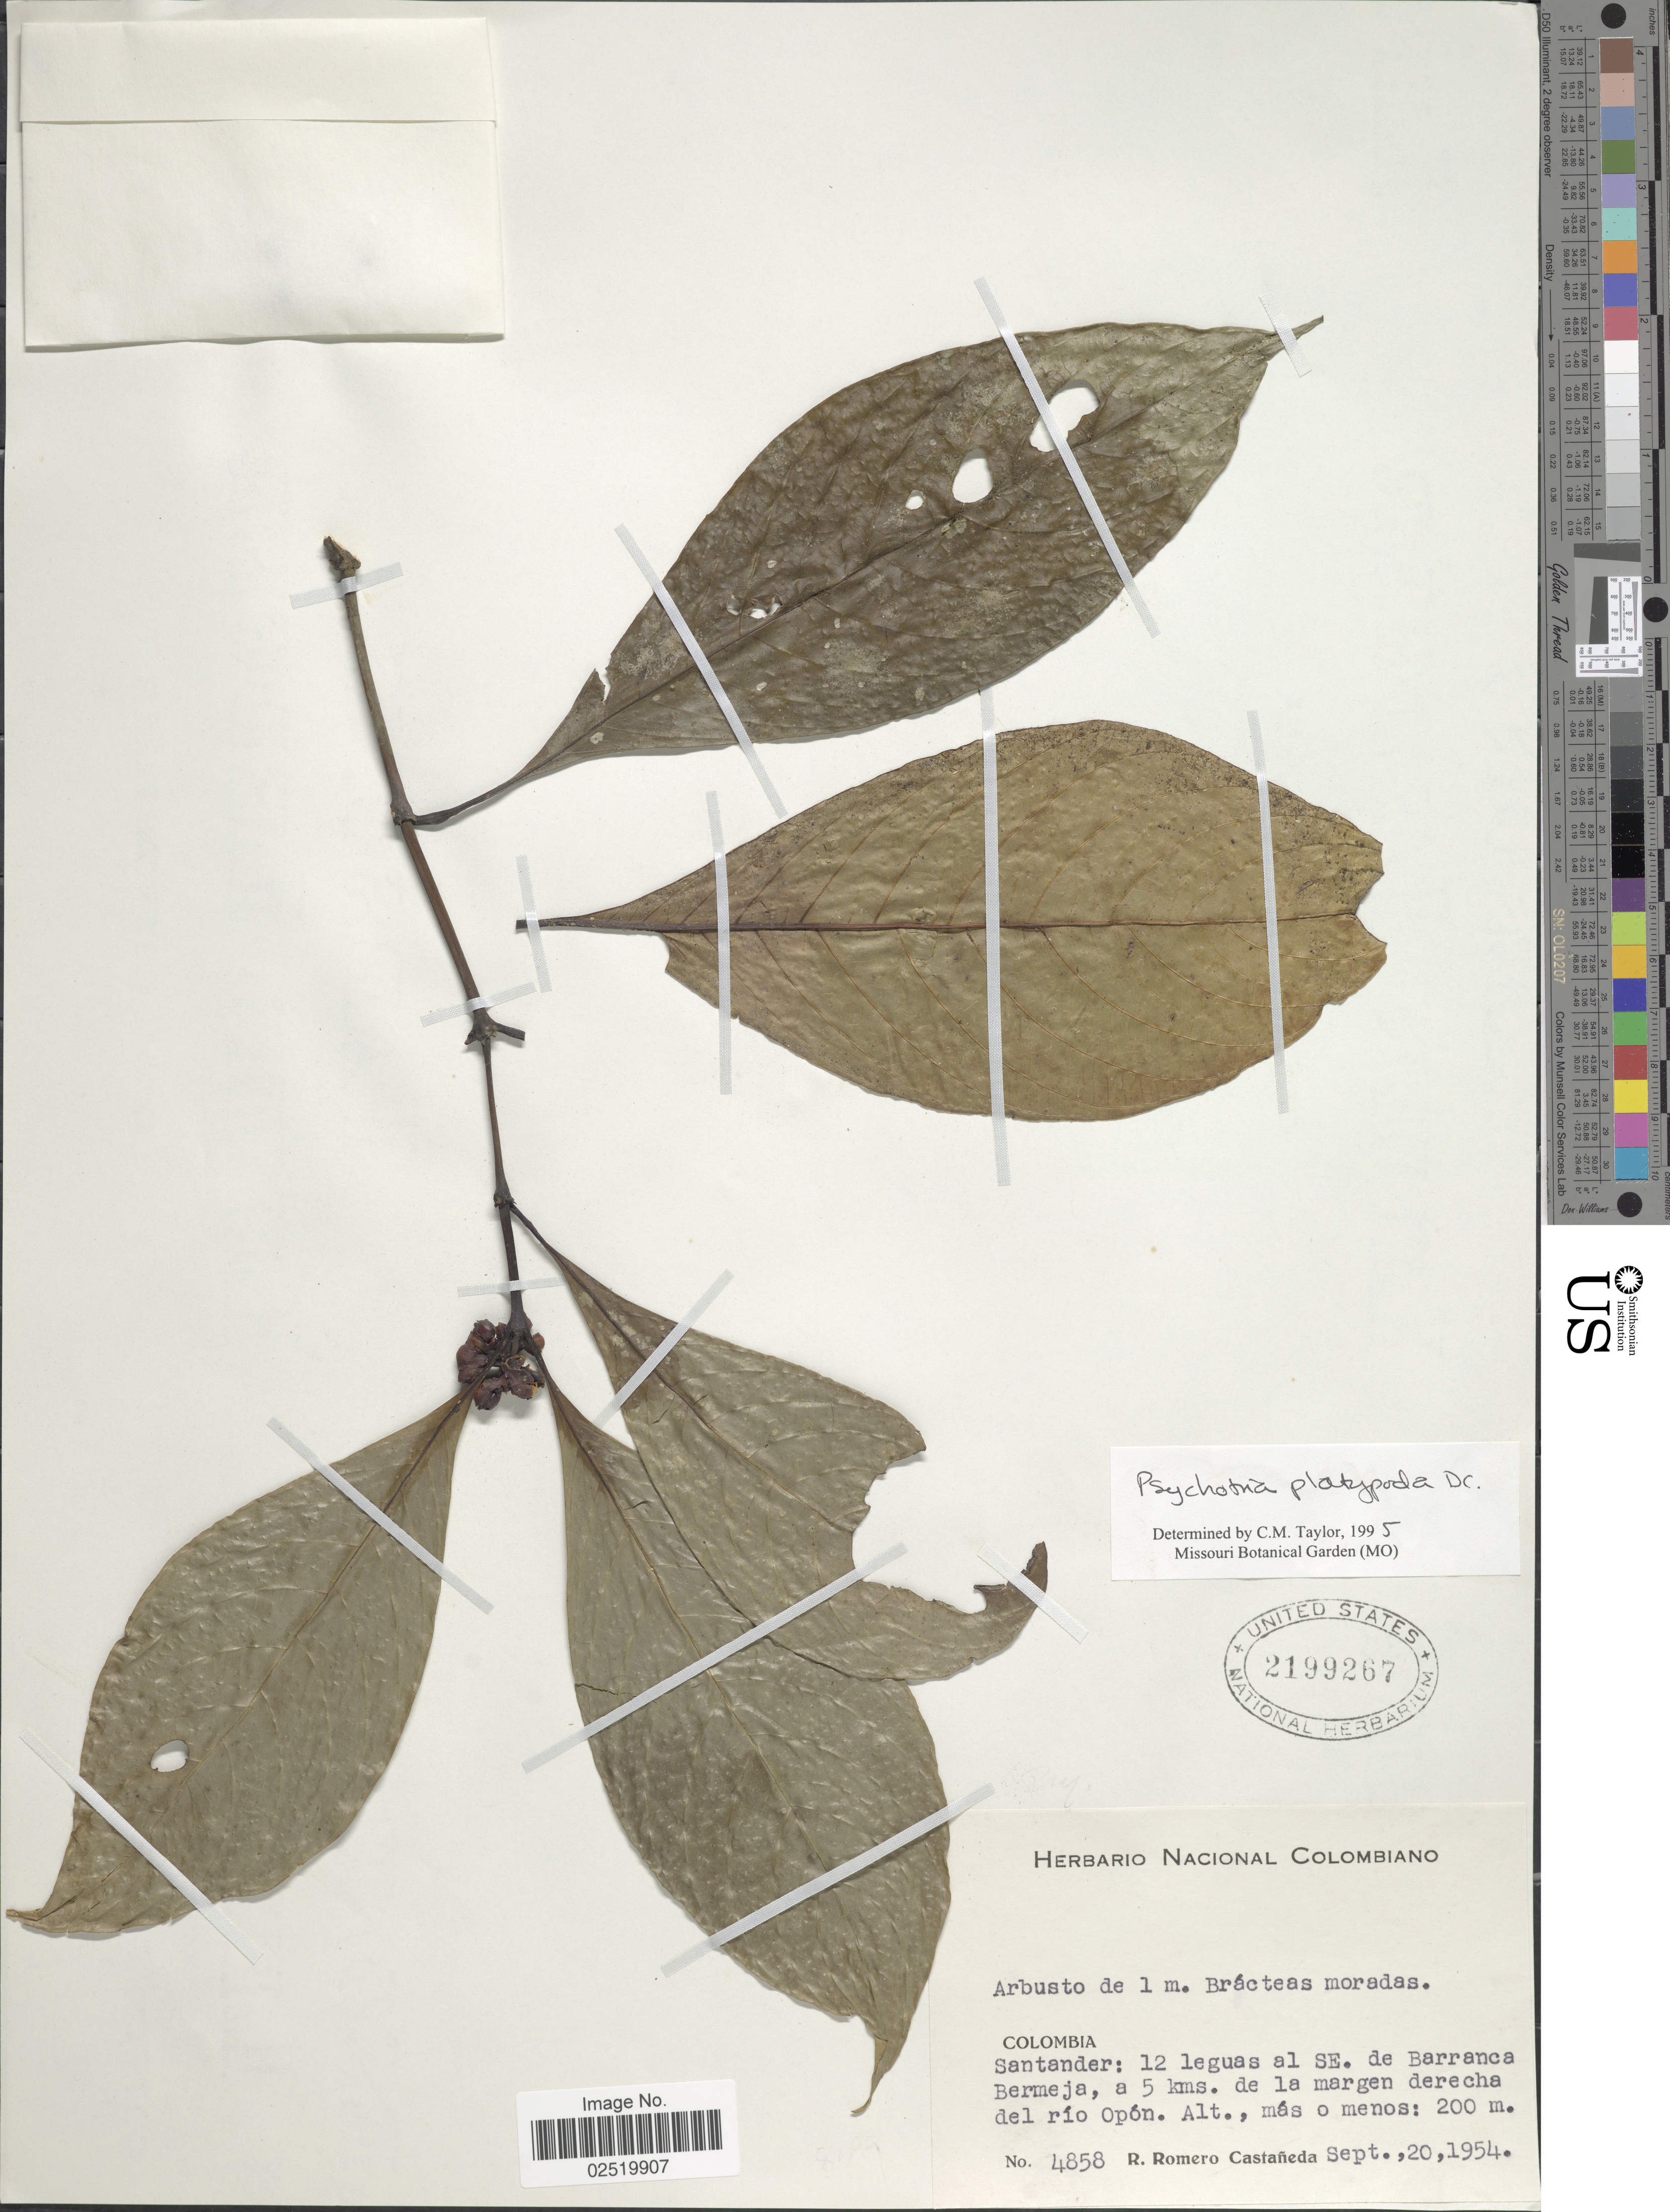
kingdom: Plantae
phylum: Tracheophyta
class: Magnoliopsida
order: Gentianales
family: Rubiaceae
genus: Psychotria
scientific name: Psychotria platypoda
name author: DC.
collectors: R. Romero Castañeda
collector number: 4858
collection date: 1954-09-20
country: Colombia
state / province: Santander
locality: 12 leguas al SE. de Barranca Bermeja, a 5 kms. d ela margen dereche del rio Opon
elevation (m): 200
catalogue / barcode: US 2199267